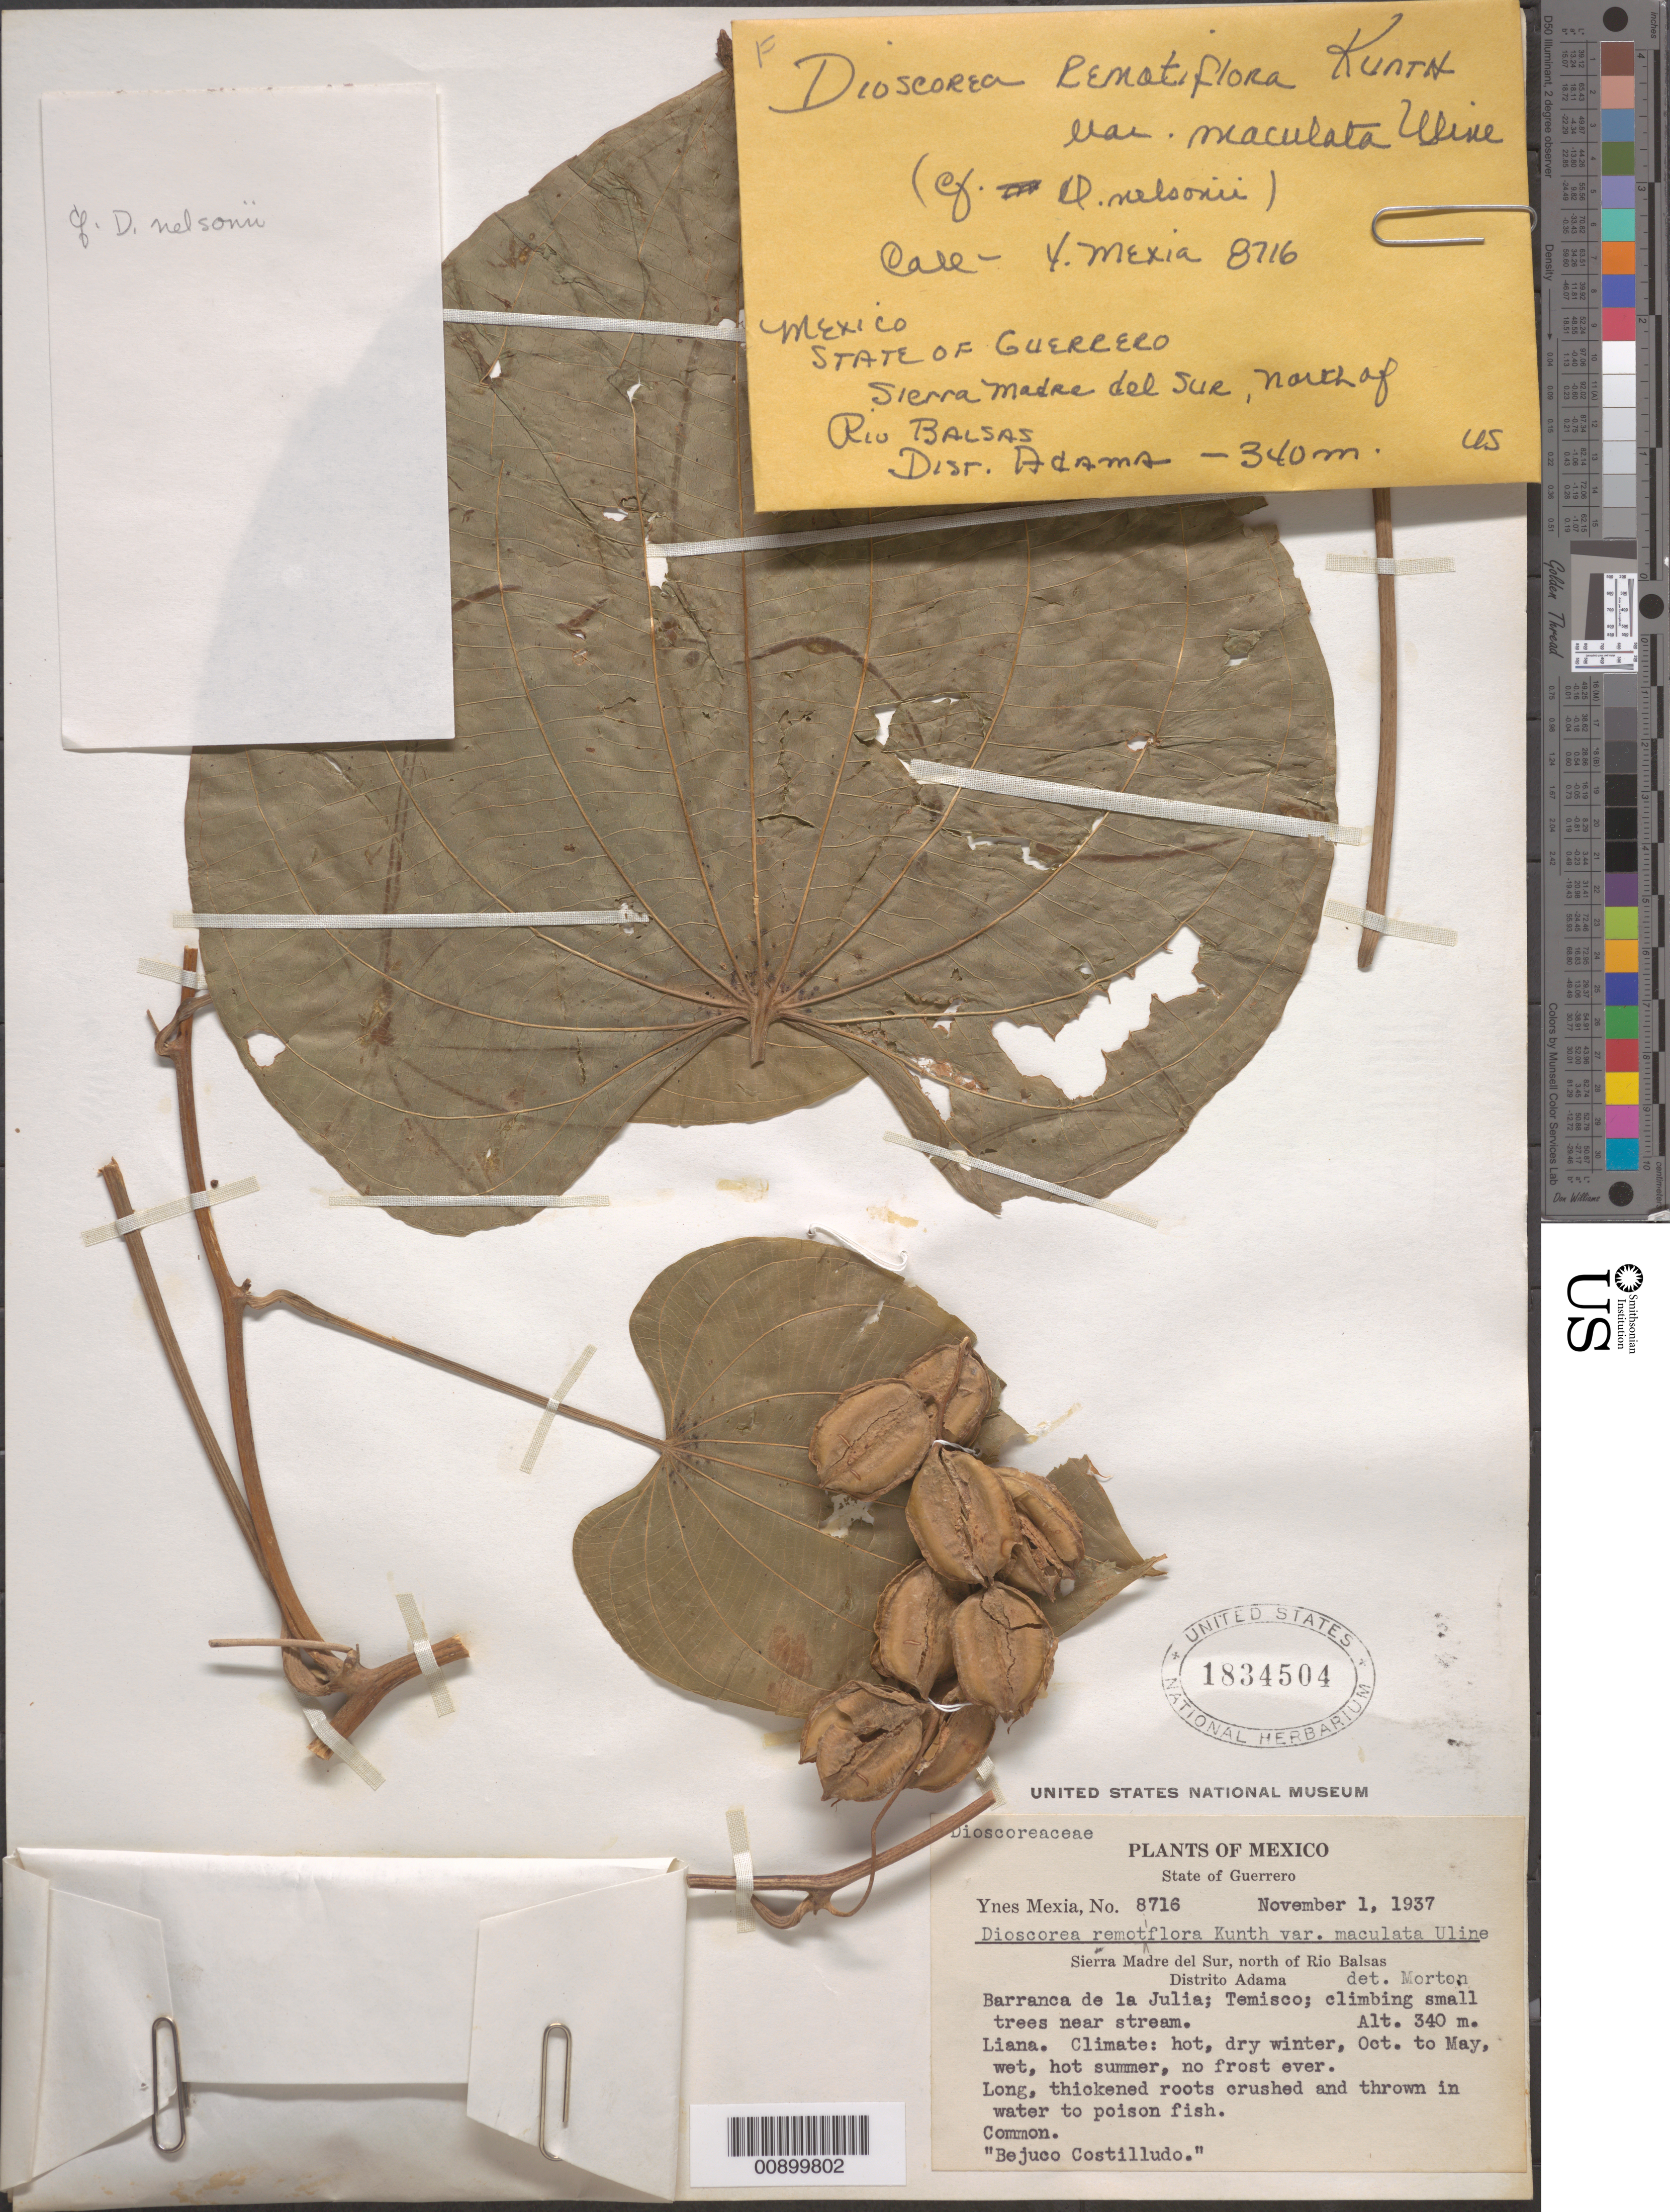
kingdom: Plantae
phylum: Tracheophyta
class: Liliopsida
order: Dioscoreales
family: Dioscoreaceae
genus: Dioscorea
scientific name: Dioscorea remotiflora var. maculata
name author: Uline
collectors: Y. Mexia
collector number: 8716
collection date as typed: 01 Nov 1937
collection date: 1937-11-01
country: Mexico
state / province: Guerrero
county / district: Adama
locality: Barranca de la Julia; Temisco. Sierra Madre del Sur, north of Río Balsas. Distrito Adama, State of Guerrero.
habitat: Climbing small trees near stream. Climate: hot, dry winter, Oct. to May, wet, hot summer, no frost ever.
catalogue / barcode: US 1834504